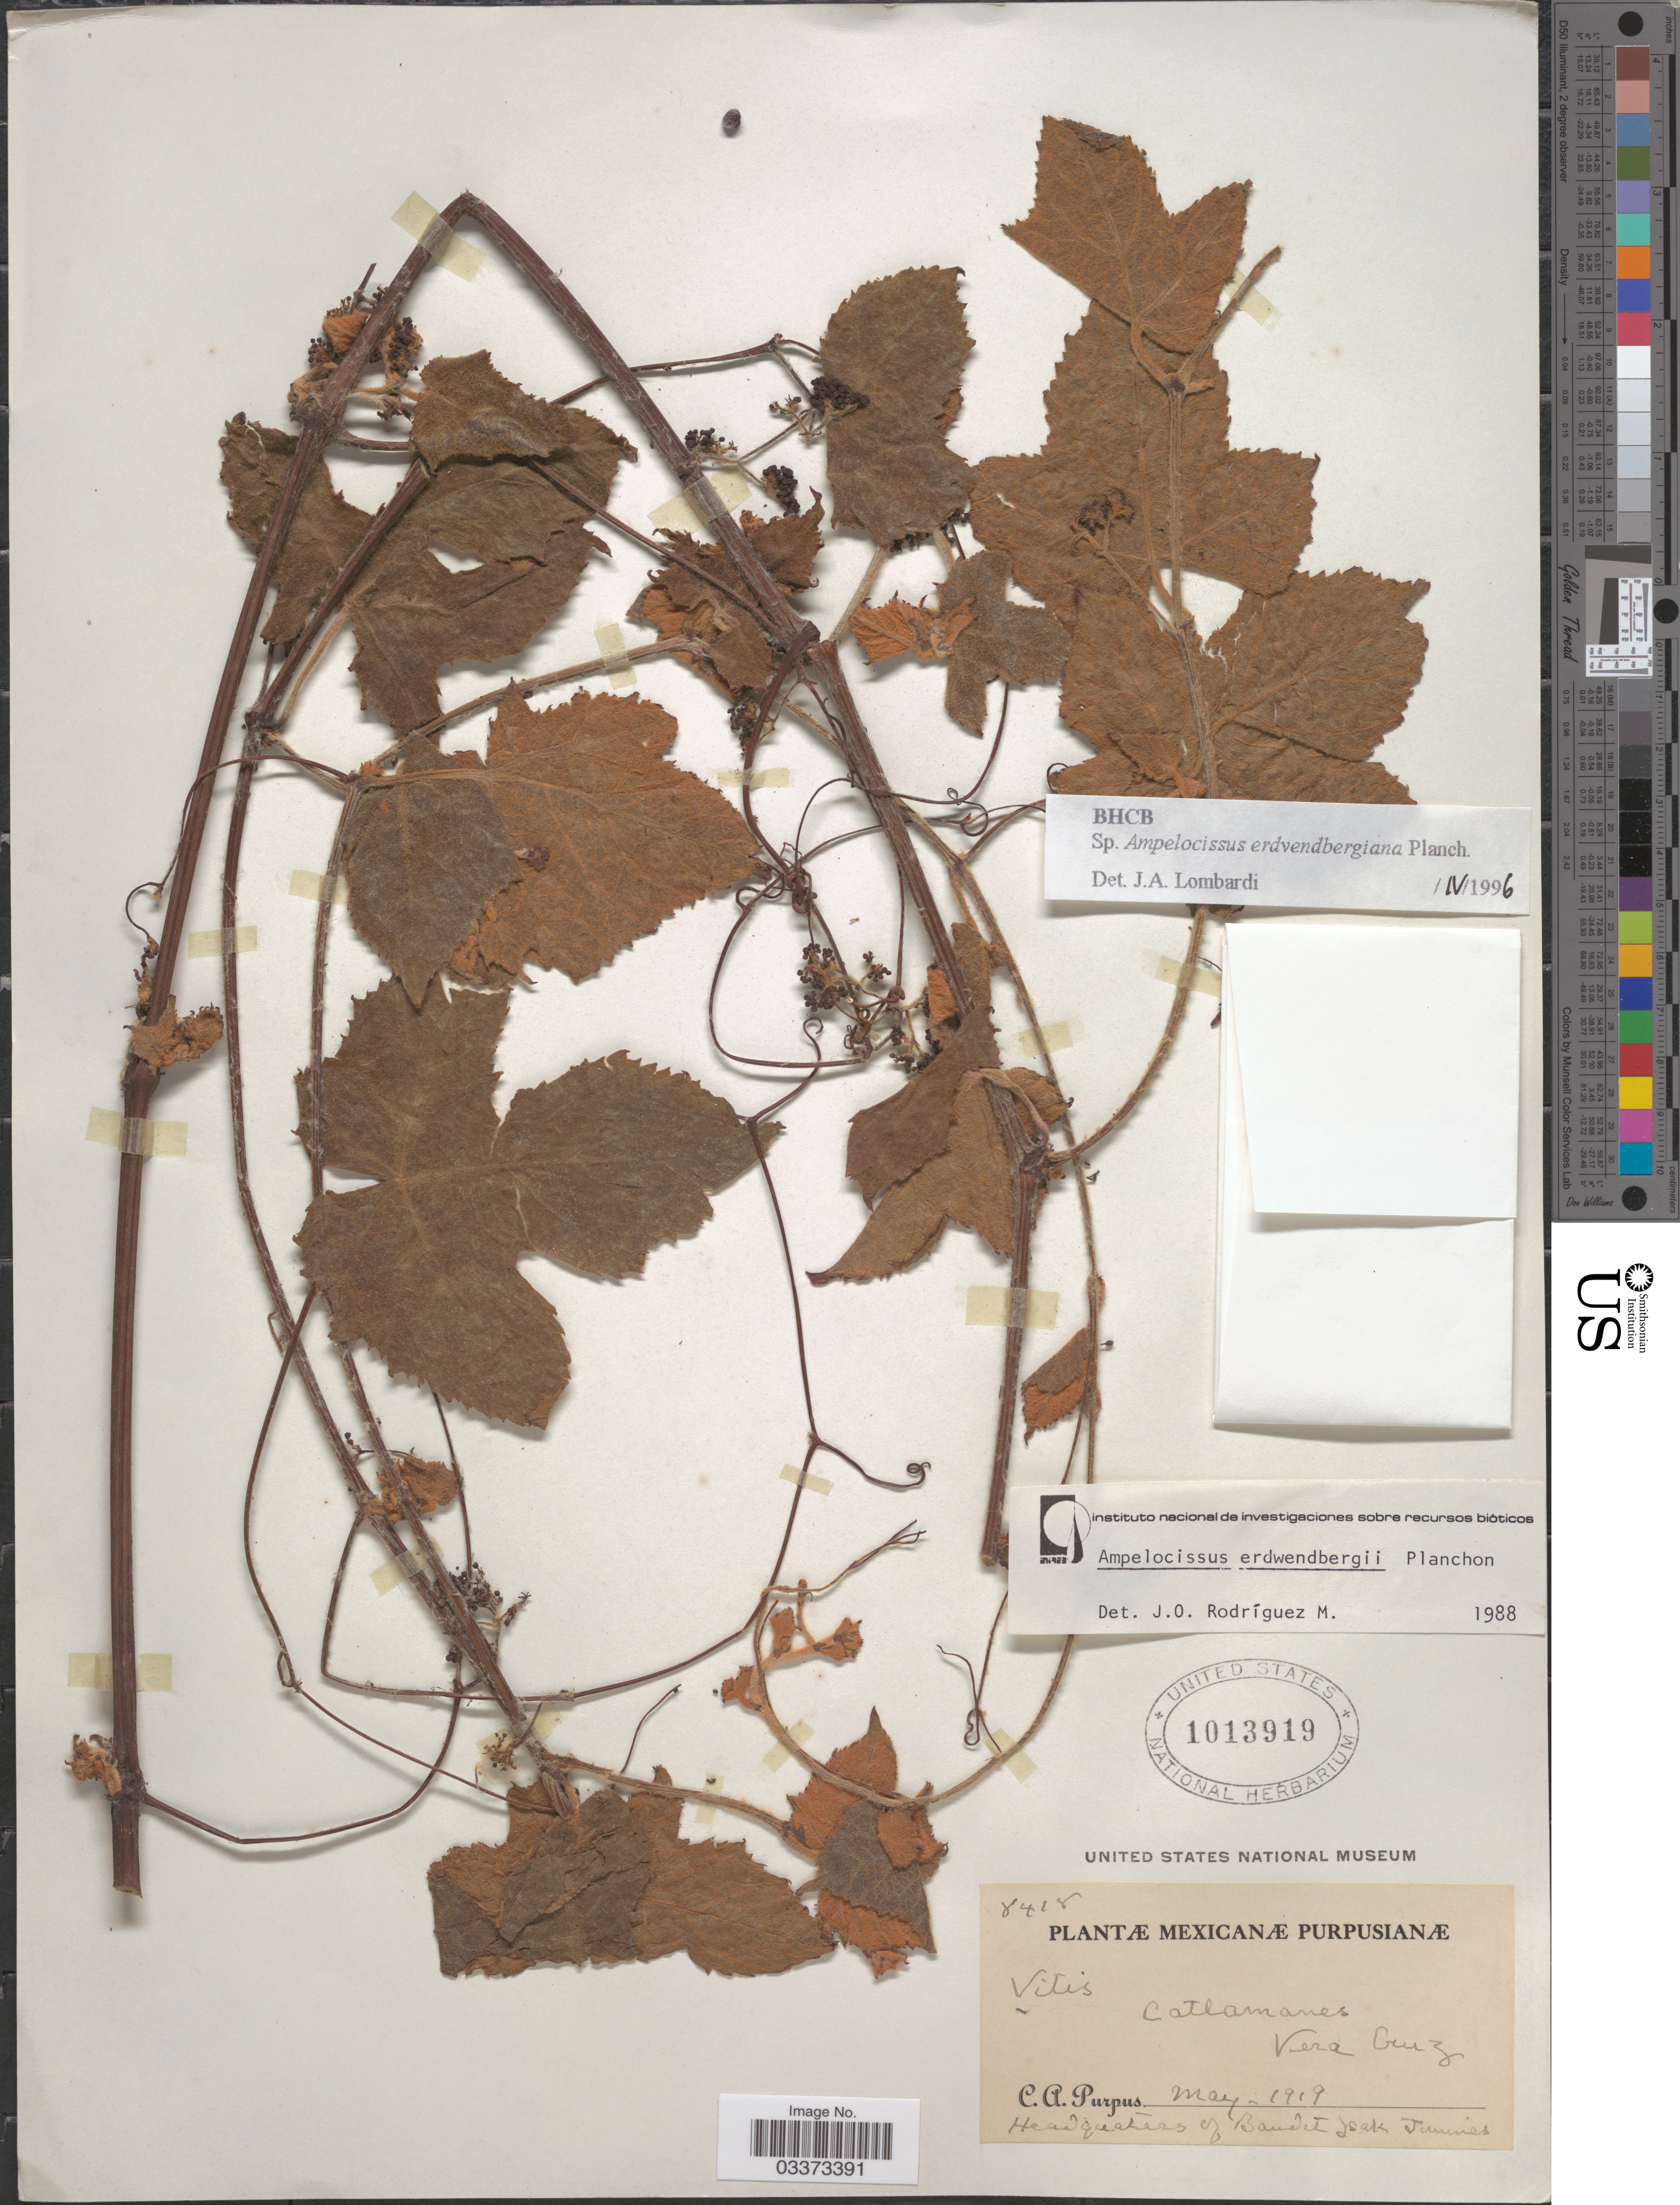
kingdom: Plantae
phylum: Tracheophyta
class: Magnoliopsida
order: Vitales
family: Vitaceae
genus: Ampelocissus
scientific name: Ampelocissus erdwendbergii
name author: Planch.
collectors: C. A. Purpus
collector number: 8418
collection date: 1919-05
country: Mexico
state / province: Veracruz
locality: Catlamanes Vera Cruz. Headquarters of Baudil peak Juniens. [unsure placement]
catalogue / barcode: US 1013919